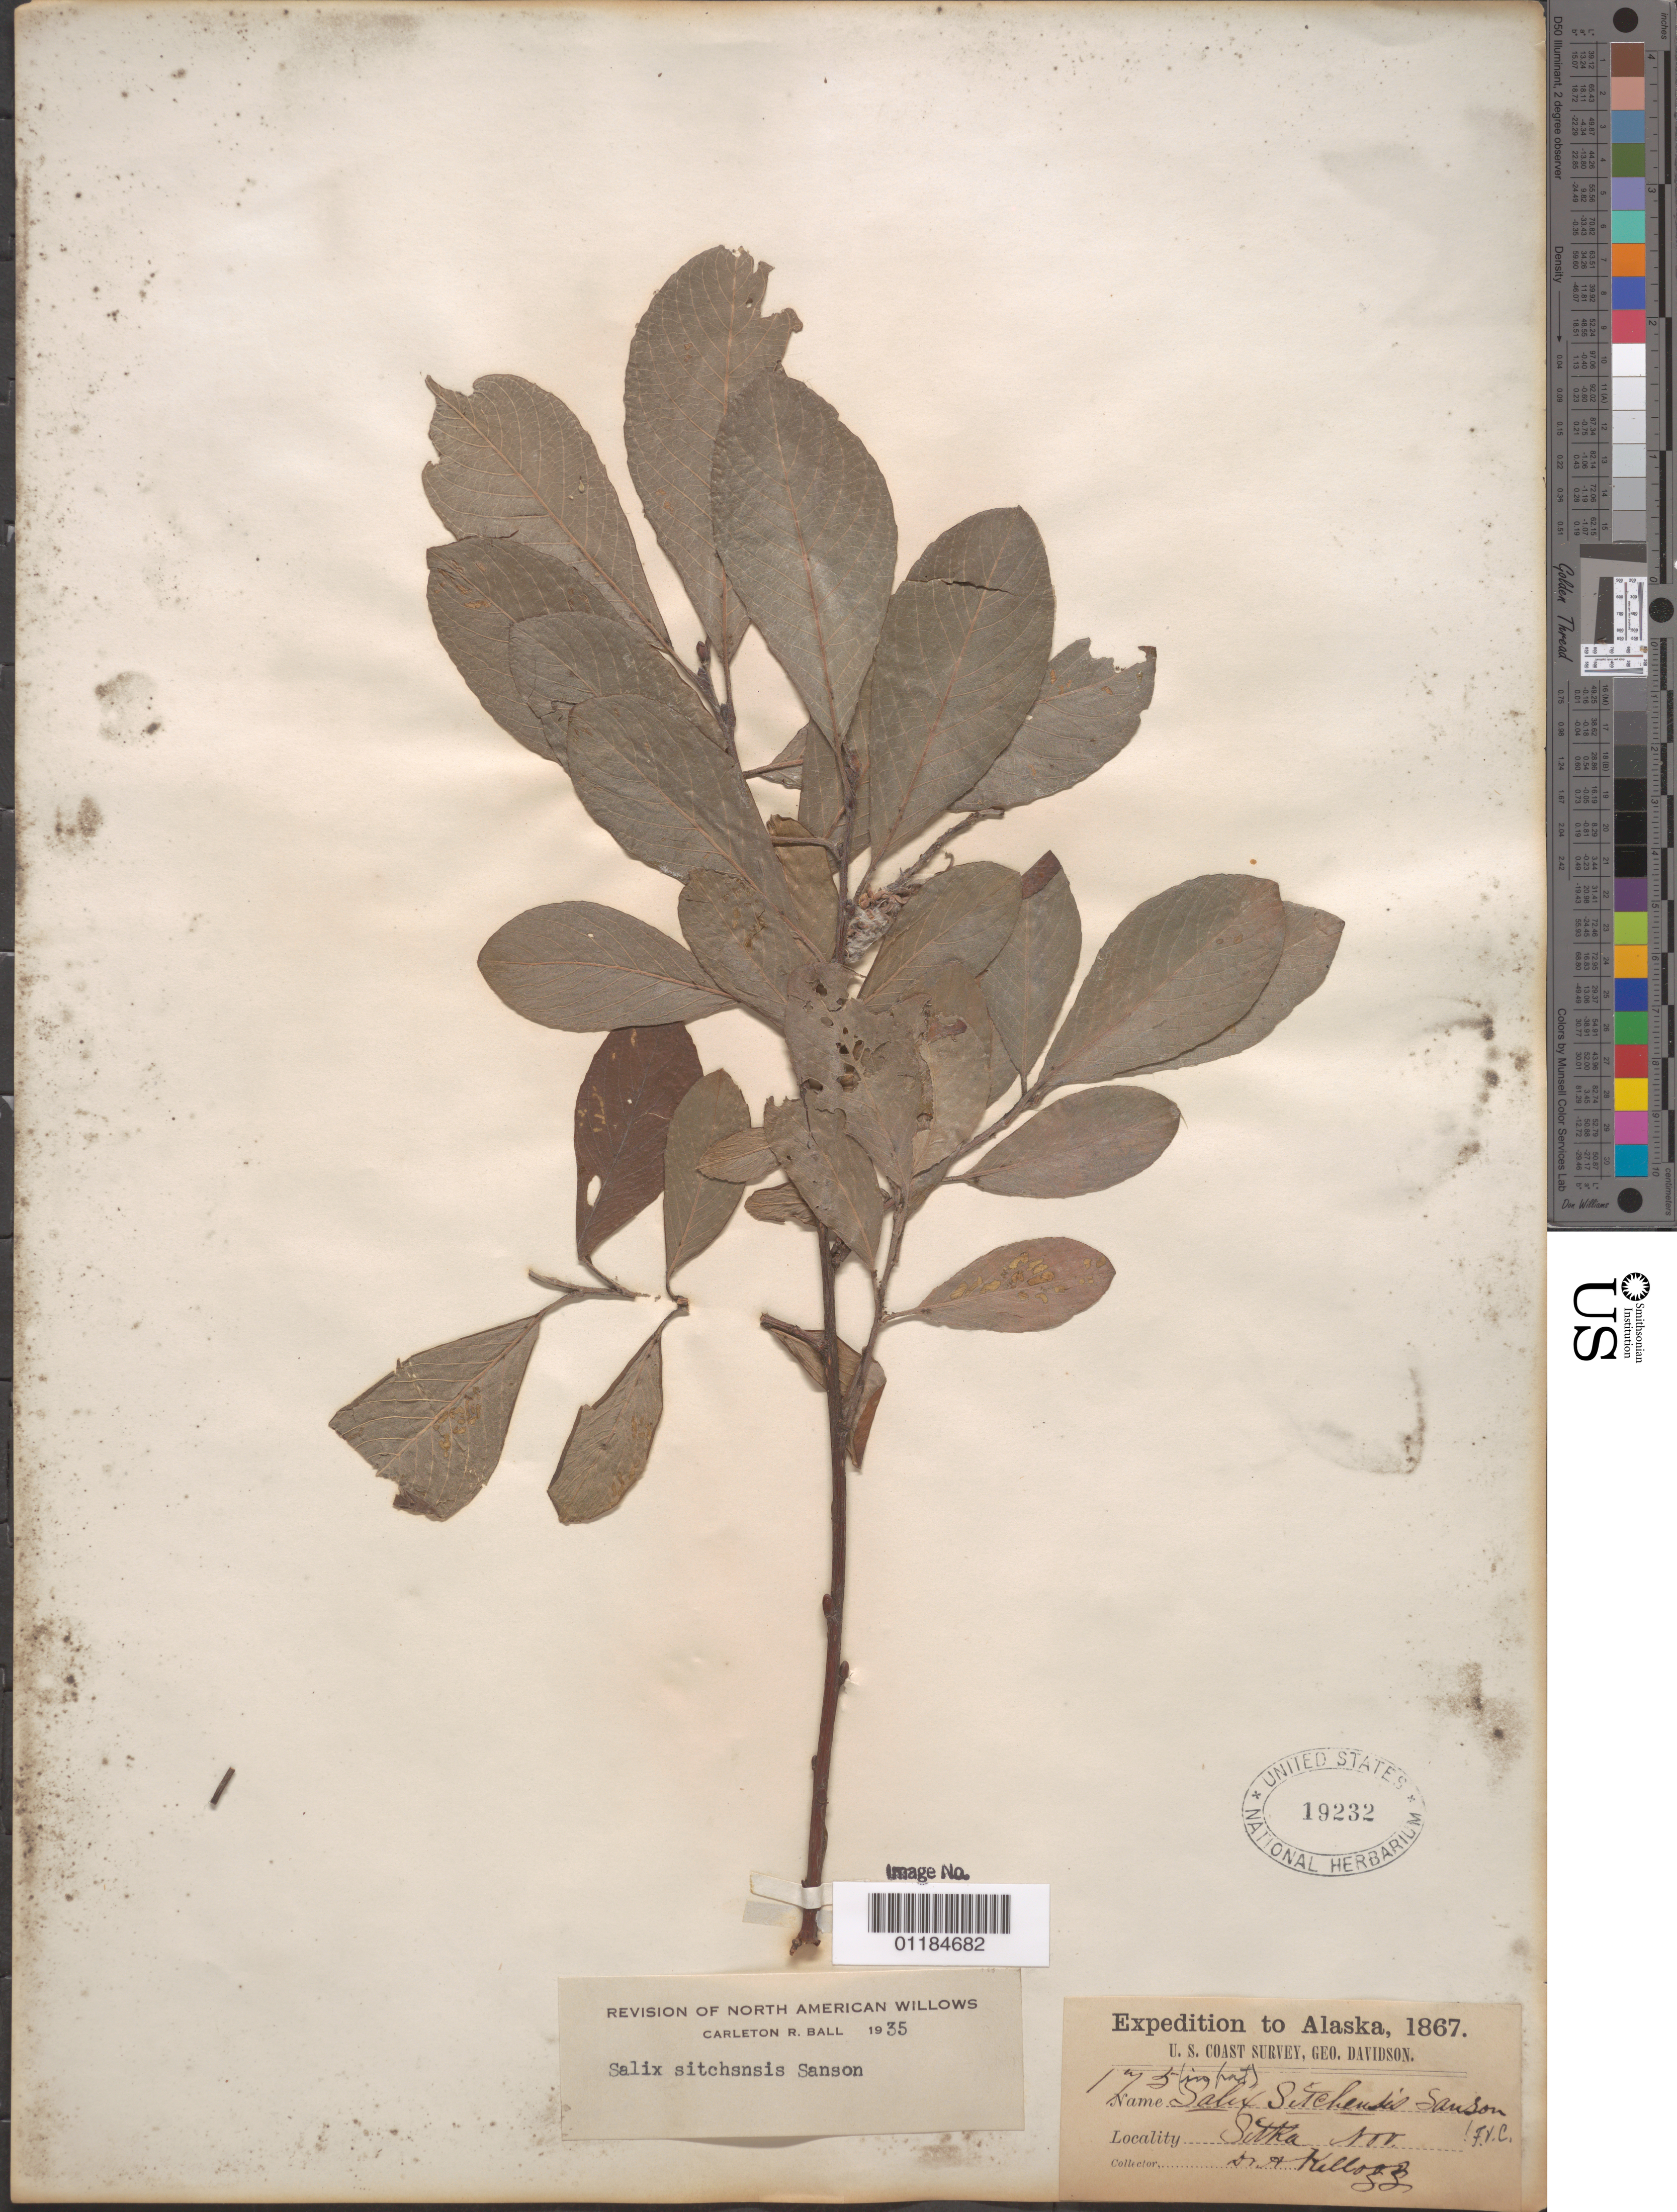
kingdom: Plantae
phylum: Tracheophyta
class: Magnoliopsida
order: Malpighiales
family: Salicaceae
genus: Salix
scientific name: Salix sitchensis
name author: Sanson ex Bong.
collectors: A. Kellogg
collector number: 175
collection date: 1867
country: United States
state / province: Alaska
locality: Sitka.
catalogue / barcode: US 19232